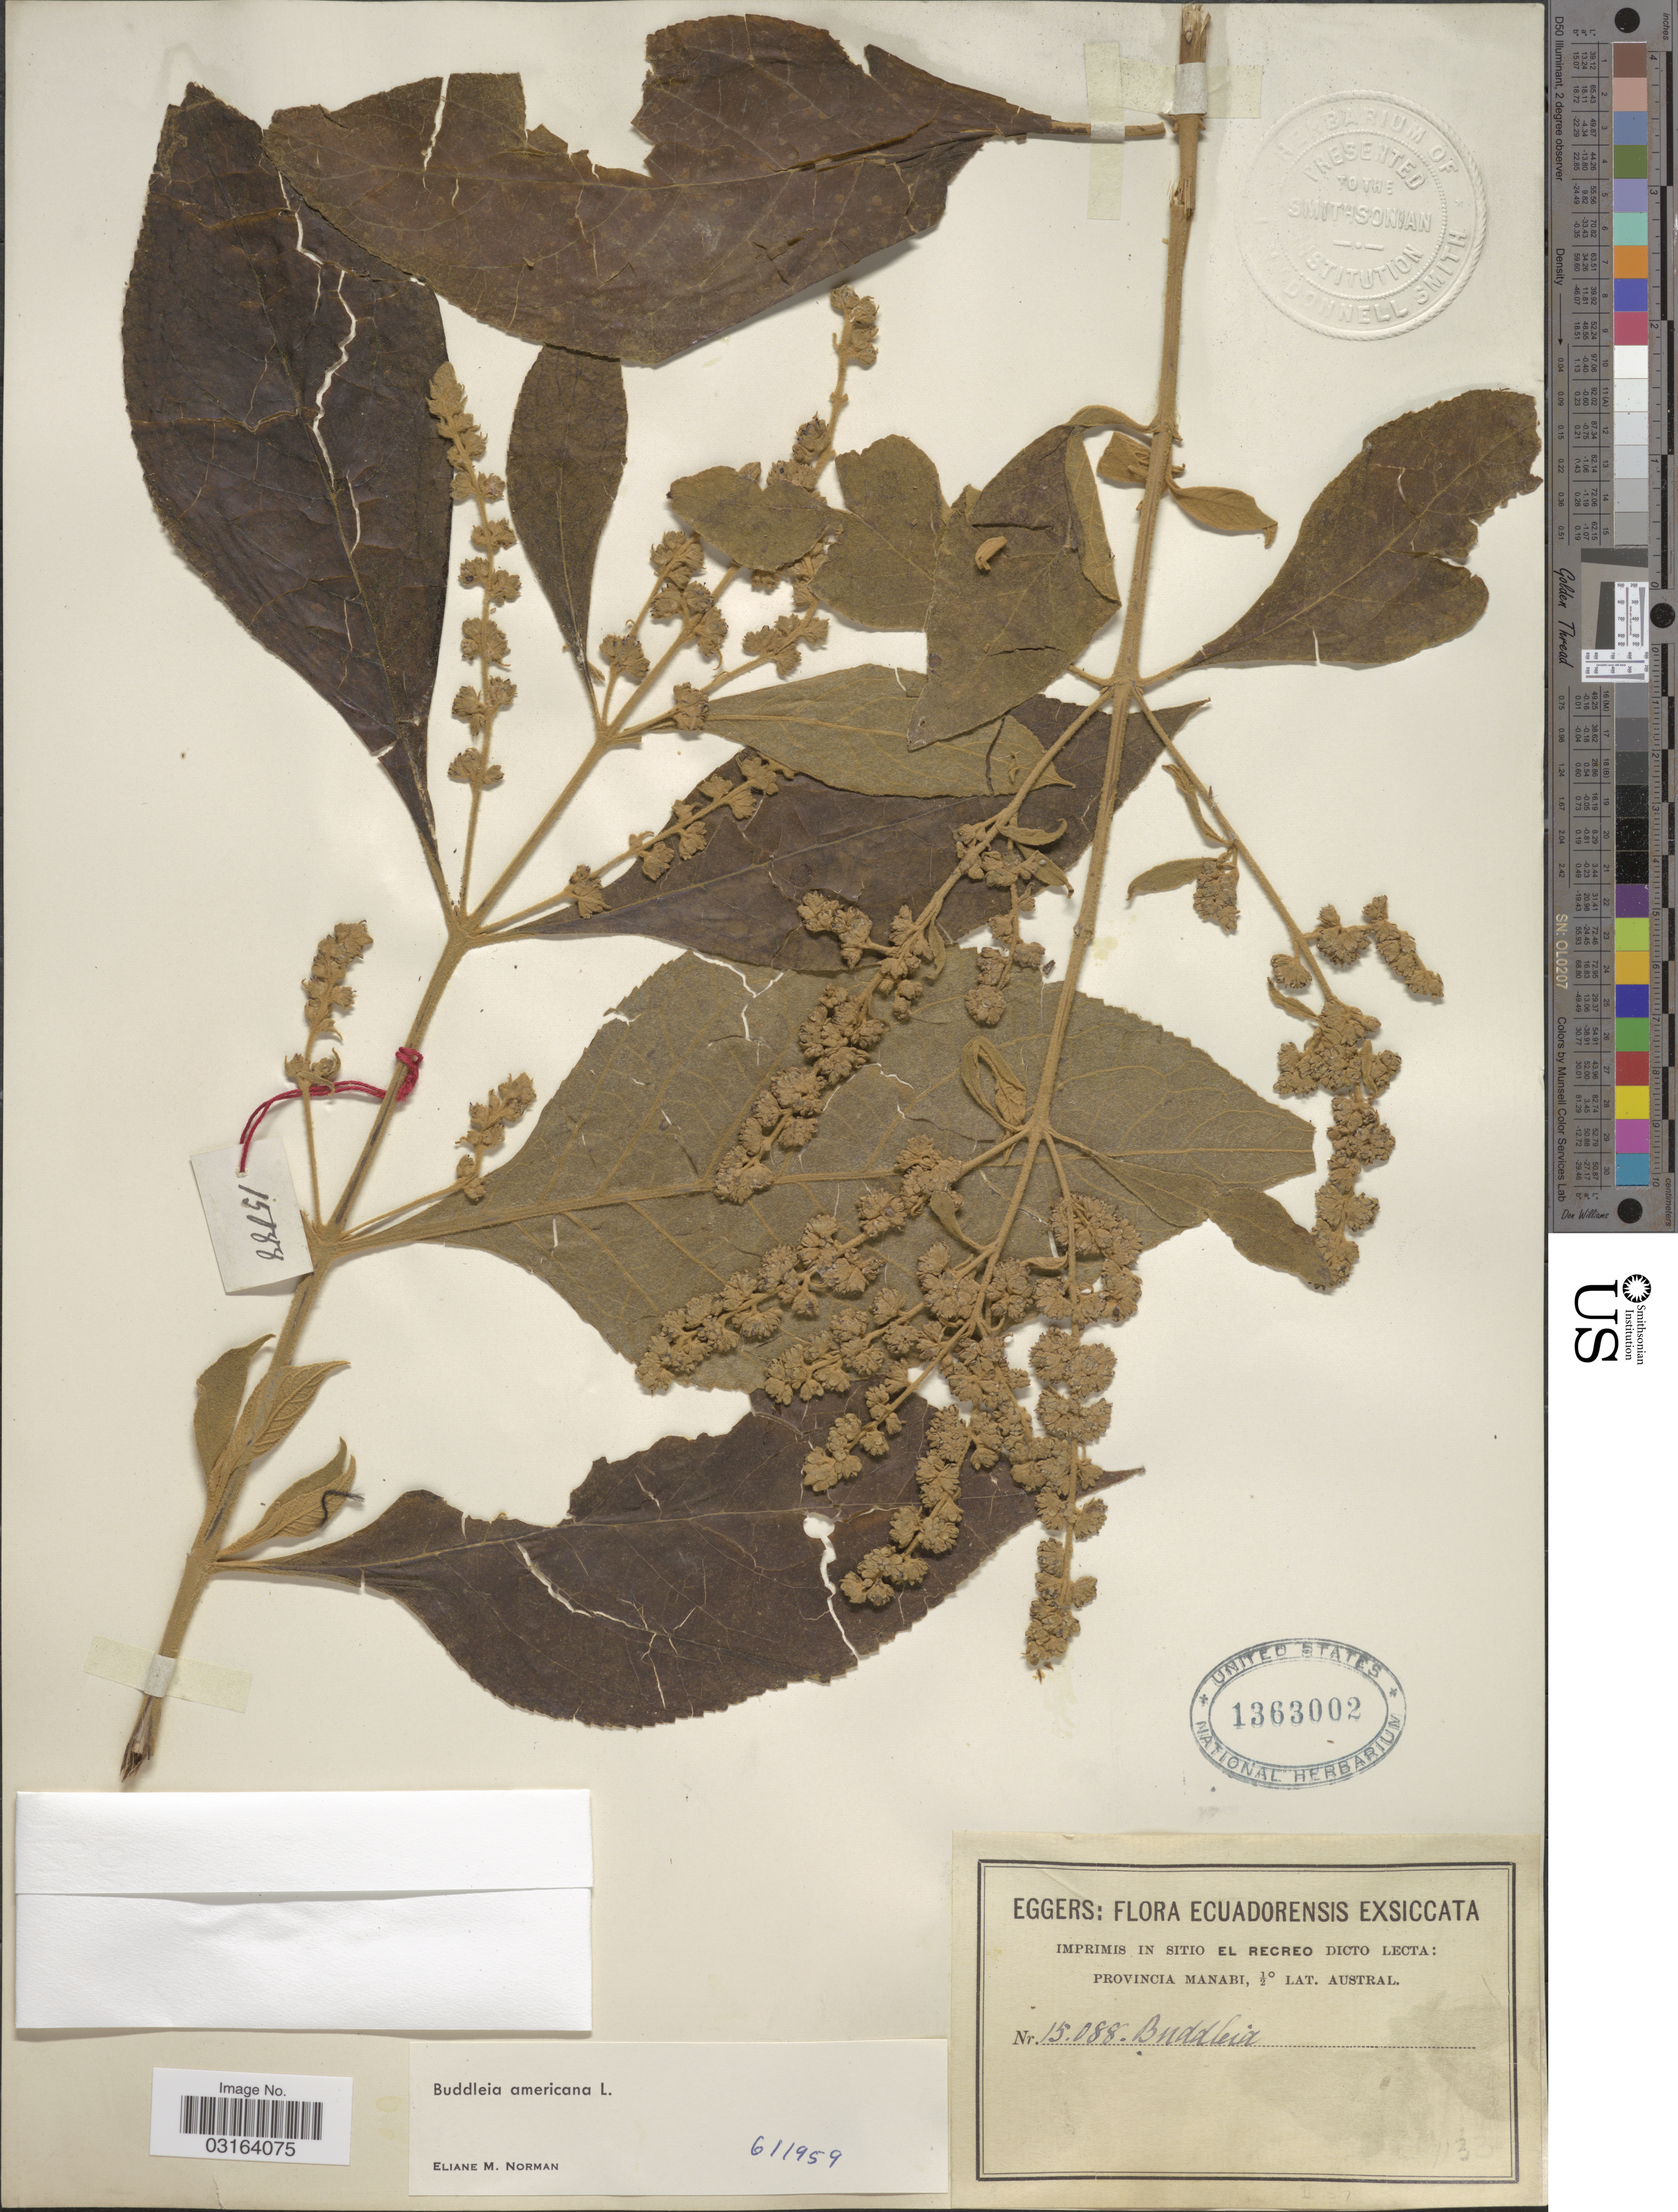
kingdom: Plantae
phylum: Tracheophyta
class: Magnoliopsida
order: Lamiales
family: Scrophulariaceae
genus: Buddleja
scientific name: Buddleja americana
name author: L.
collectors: -. Eggers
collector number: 15088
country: Ecuador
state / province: Manabí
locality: Imprimis in sitio El Recreo dicto lecta: Provincia Manabi.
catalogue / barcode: US 1363002